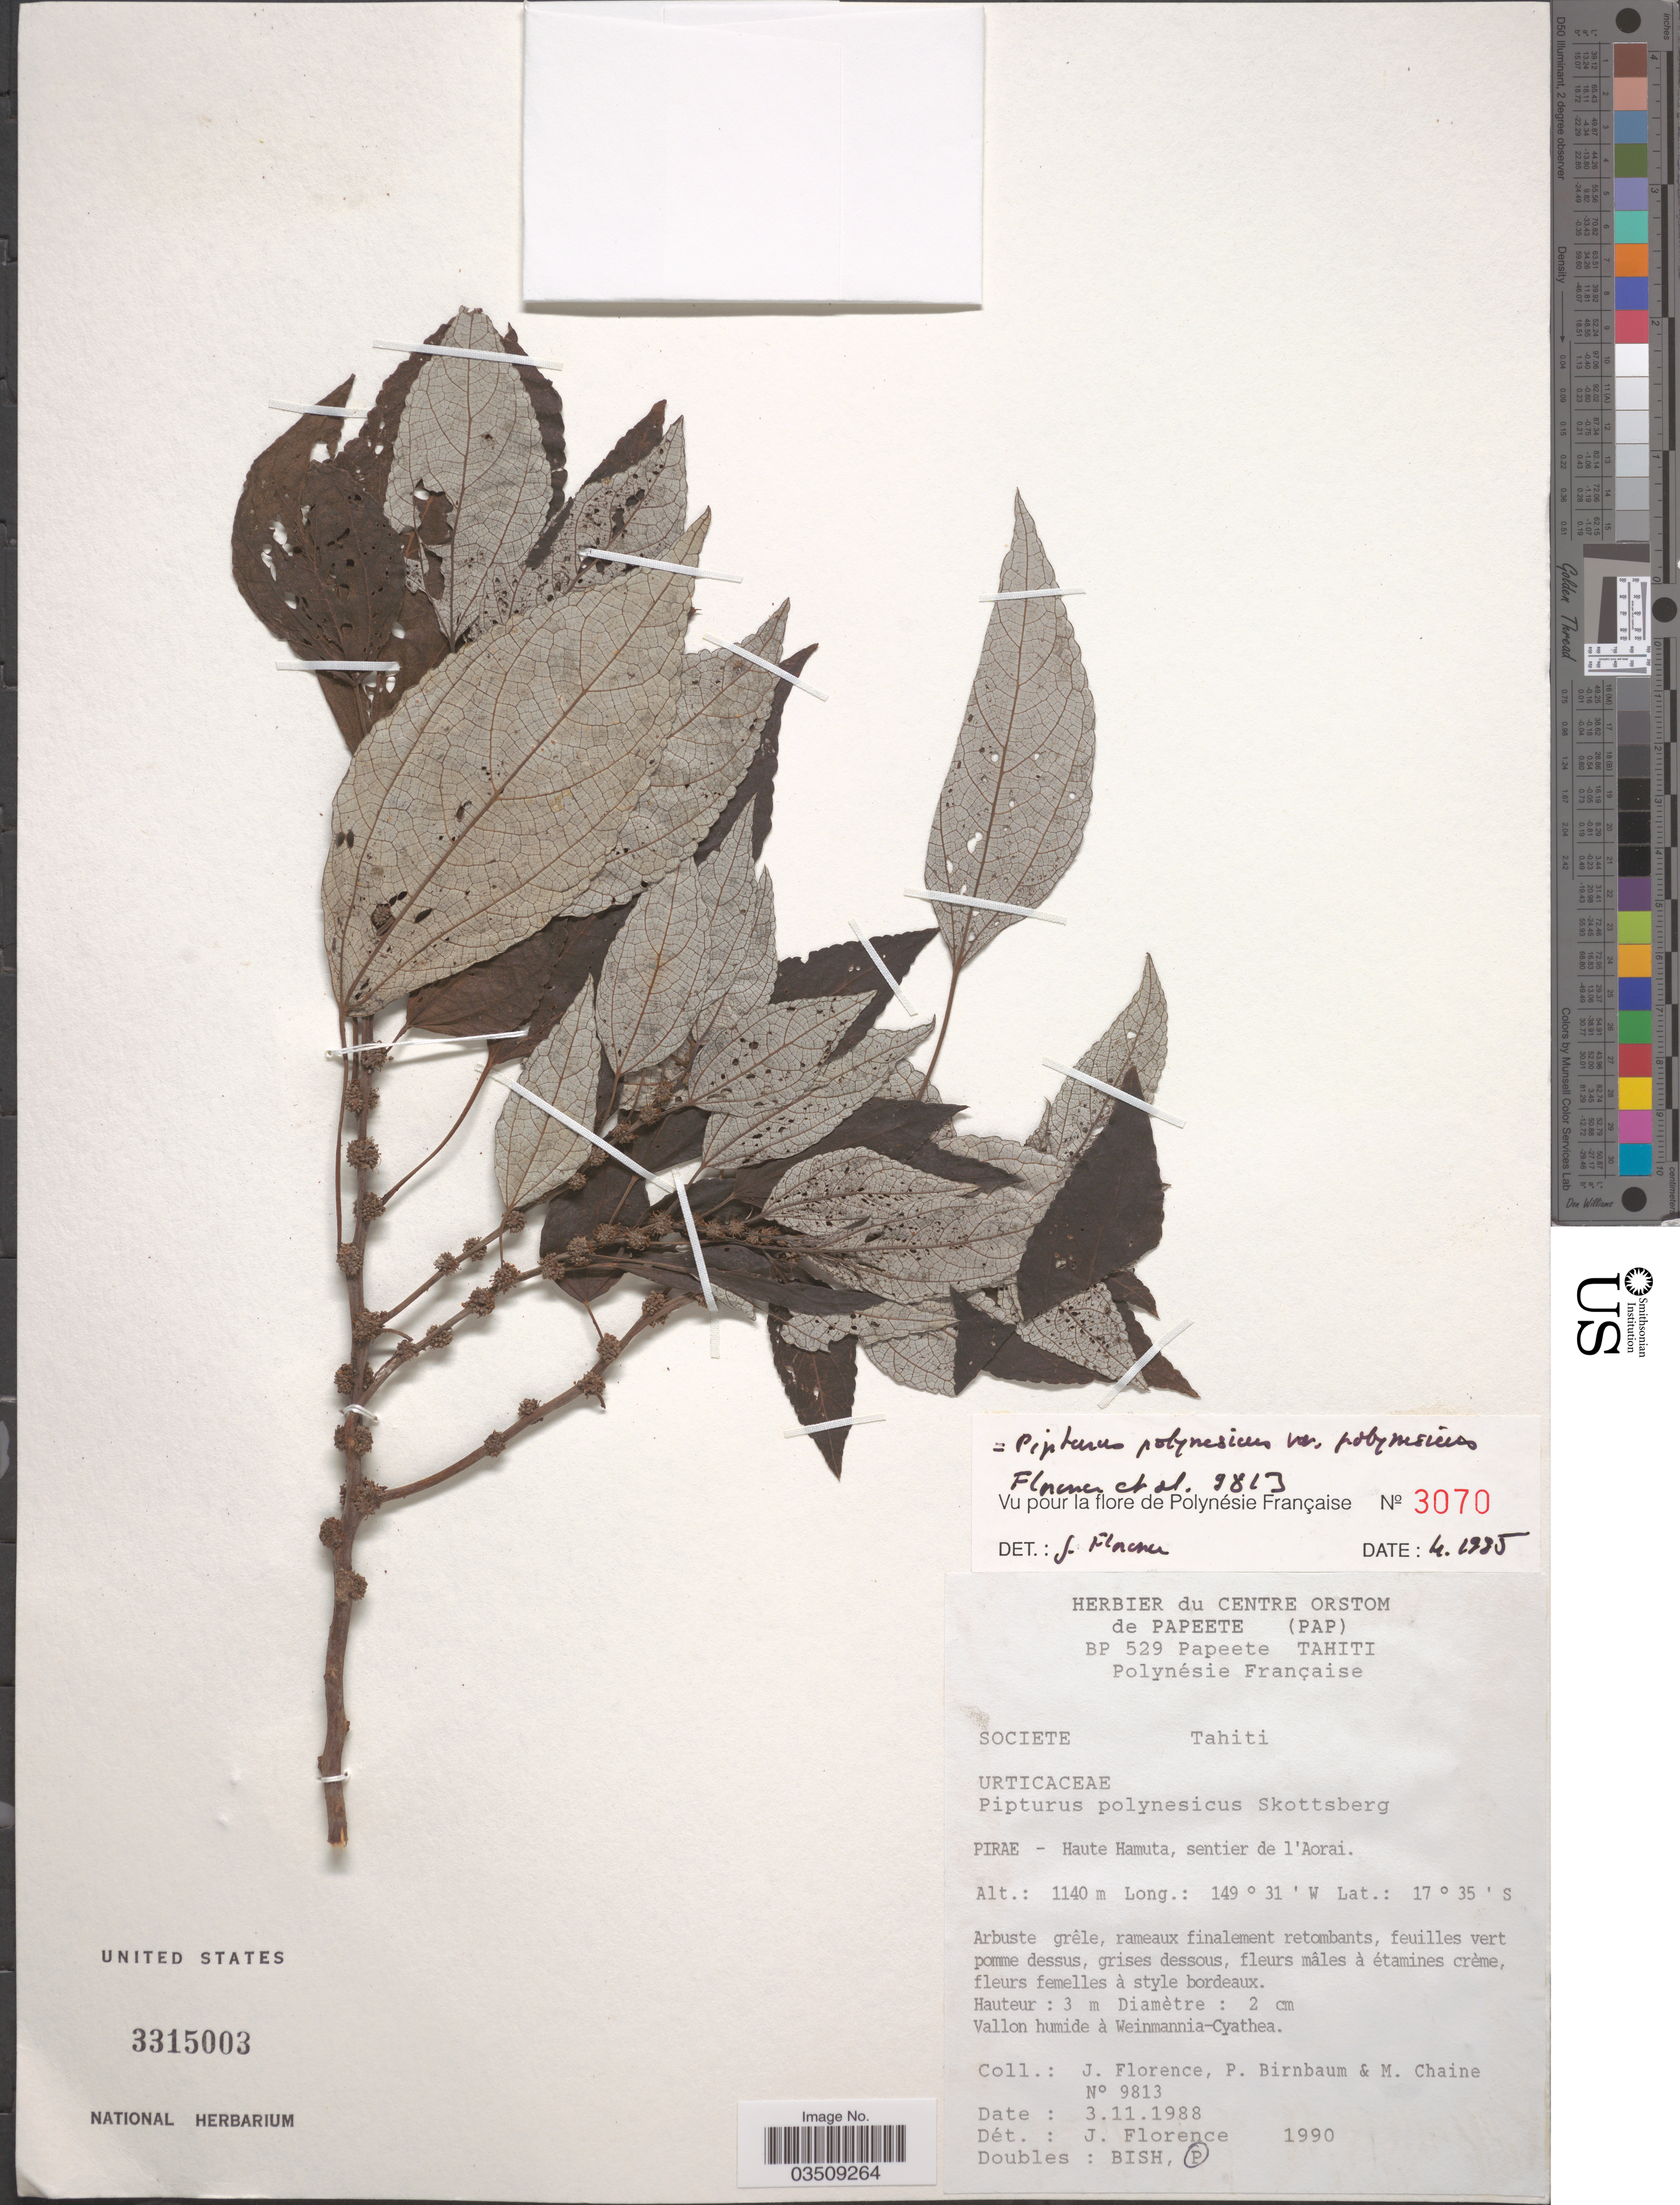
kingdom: Plantae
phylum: Tracheophyta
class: Magnoliopsida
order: Rosales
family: Urticaceae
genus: Pipturus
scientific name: Pipturus polynesicus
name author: Skottsb.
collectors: J. Florence, P. Birnbaum & M. Chaine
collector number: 9813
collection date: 1988-11-03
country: French Polynesia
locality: Societe Tahiti. Pirae- Haute Hamuta, sentier de l'Aorai.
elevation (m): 1140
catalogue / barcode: US 3315003